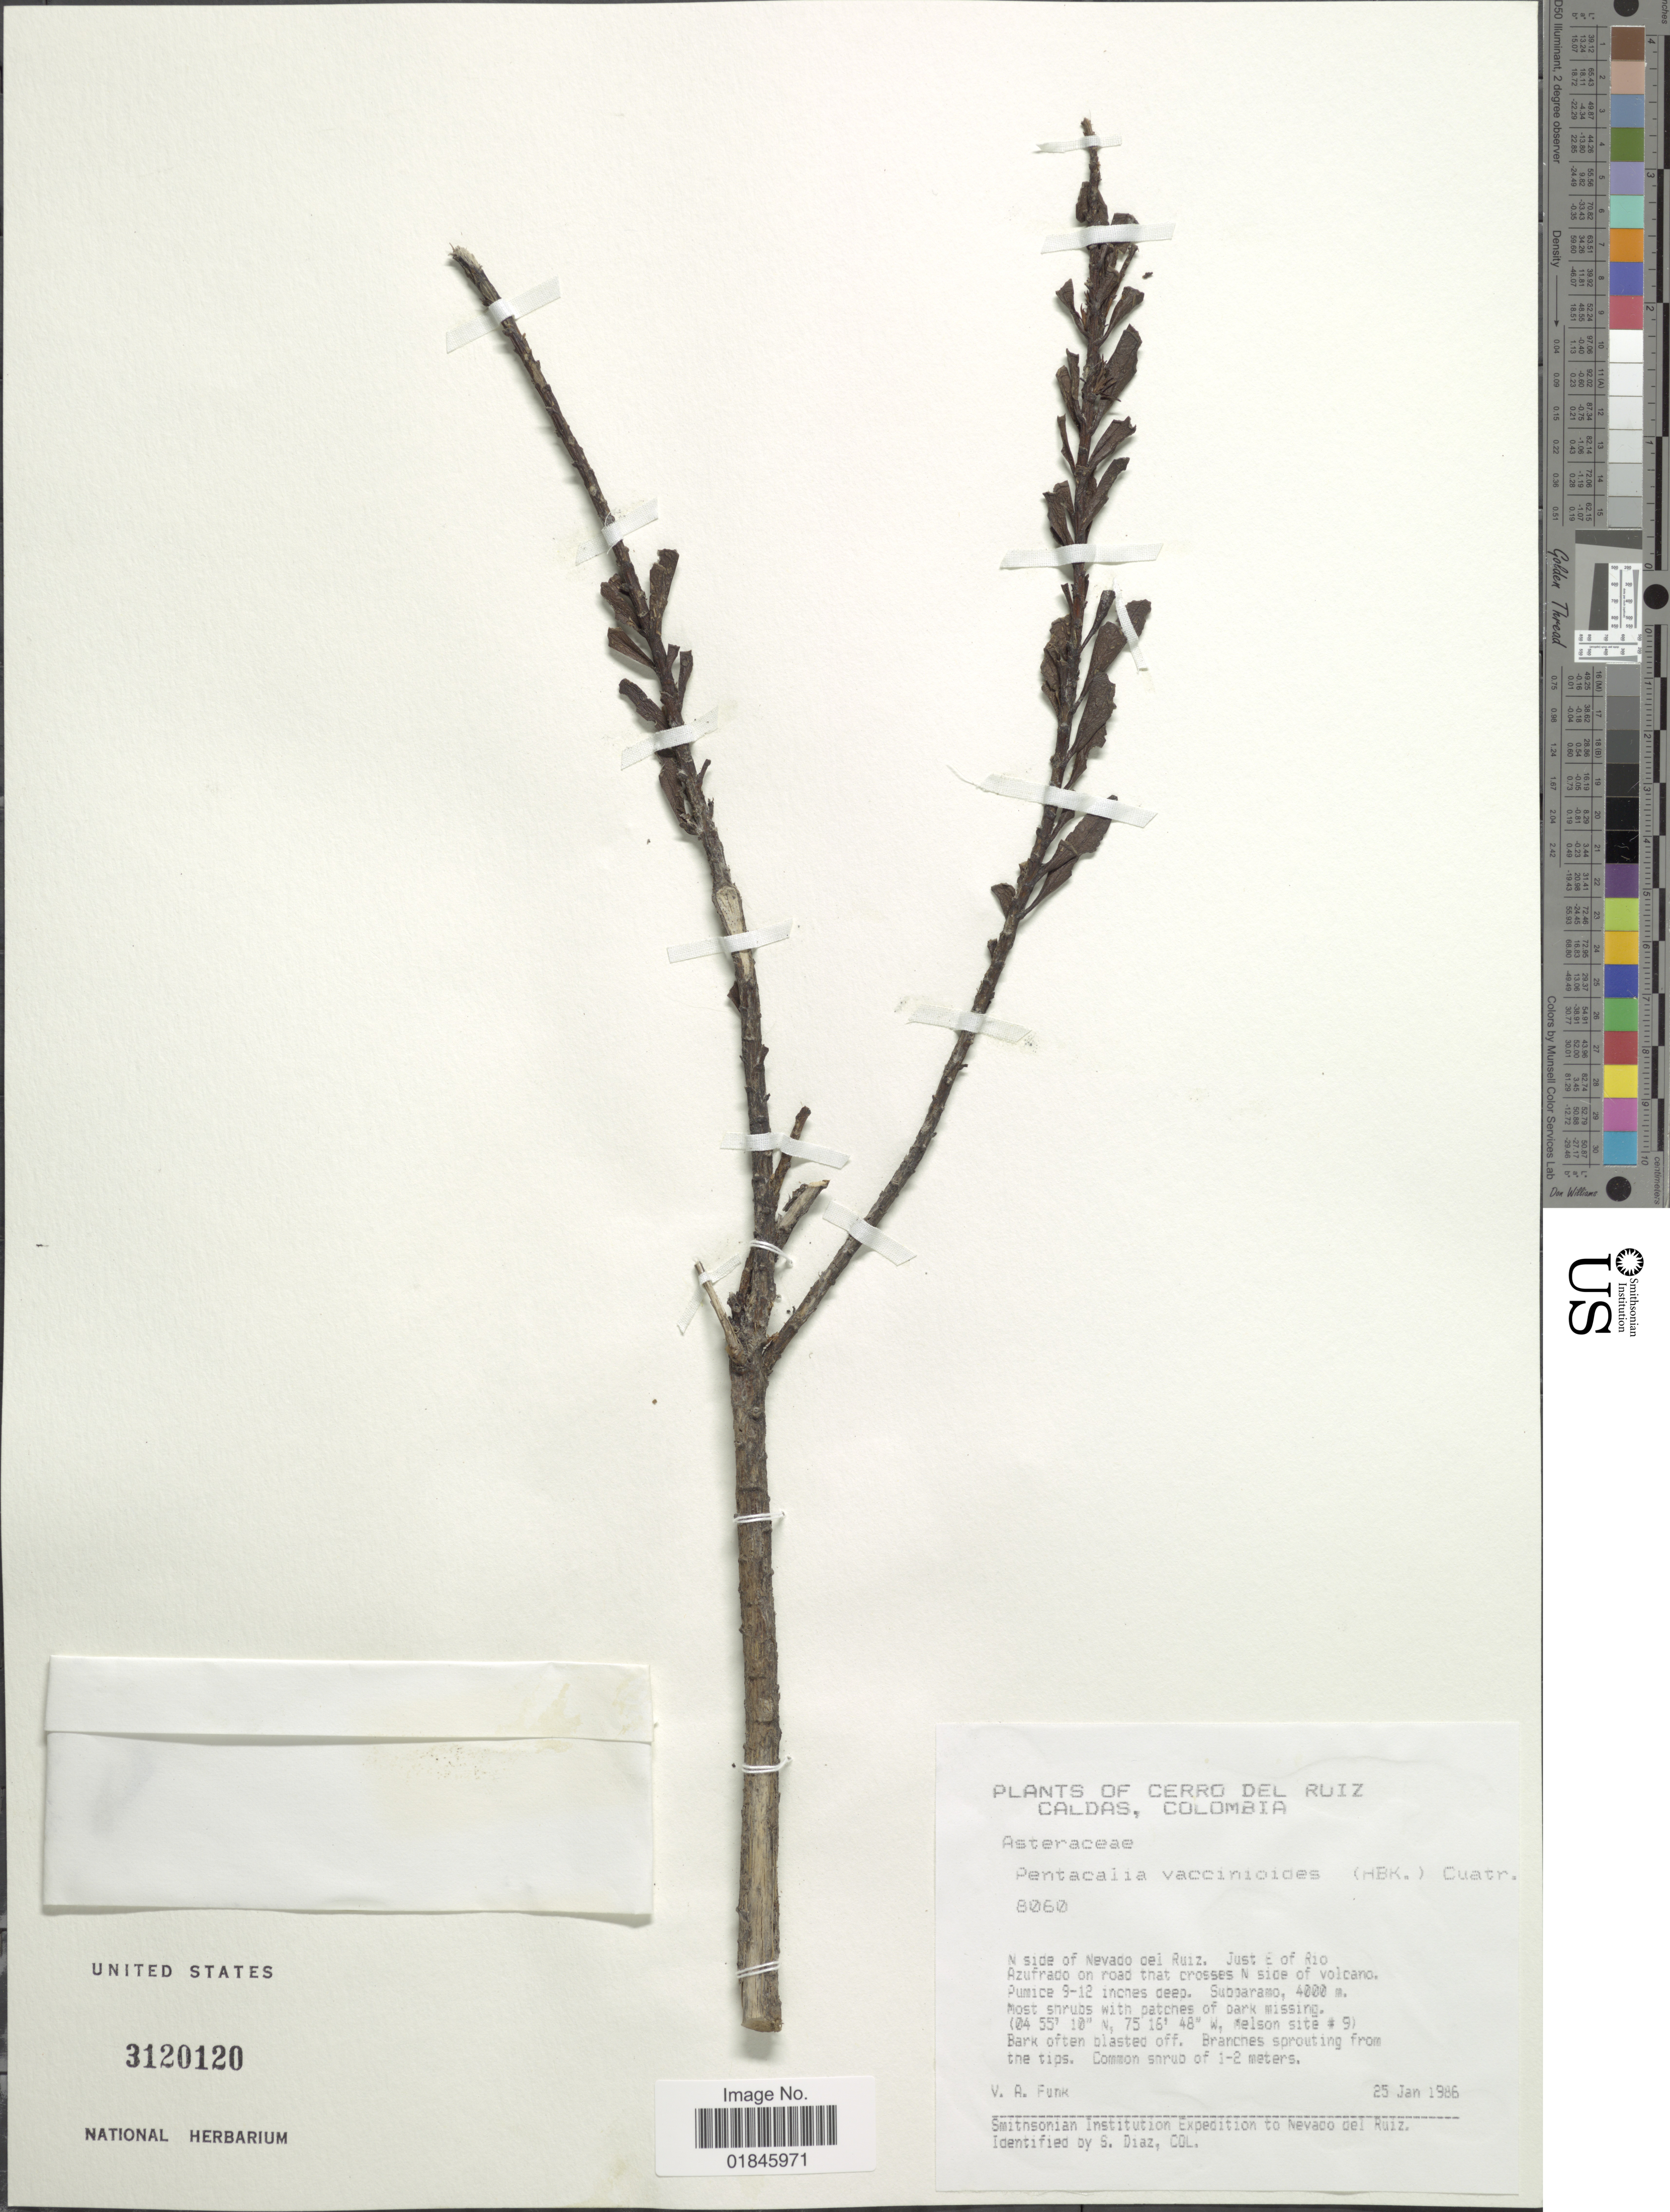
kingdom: Plantae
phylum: Tracheophyta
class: Magnoliopsida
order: Asterales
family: Asteraceae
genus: Pentacalia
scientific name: Pentacalia vaccinioides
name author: (Kunth) Cuatrec.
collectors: V. Funk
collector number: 8060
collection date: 1986-01-25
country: Colombia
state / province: Caldas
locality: Cerro del Ruiz. Caldas, Colombia. N side of Nevado Ruiz. Just E of Rio Azufrado on road that crosses N side of volcano.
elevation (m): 4000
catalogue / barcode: US 3120120